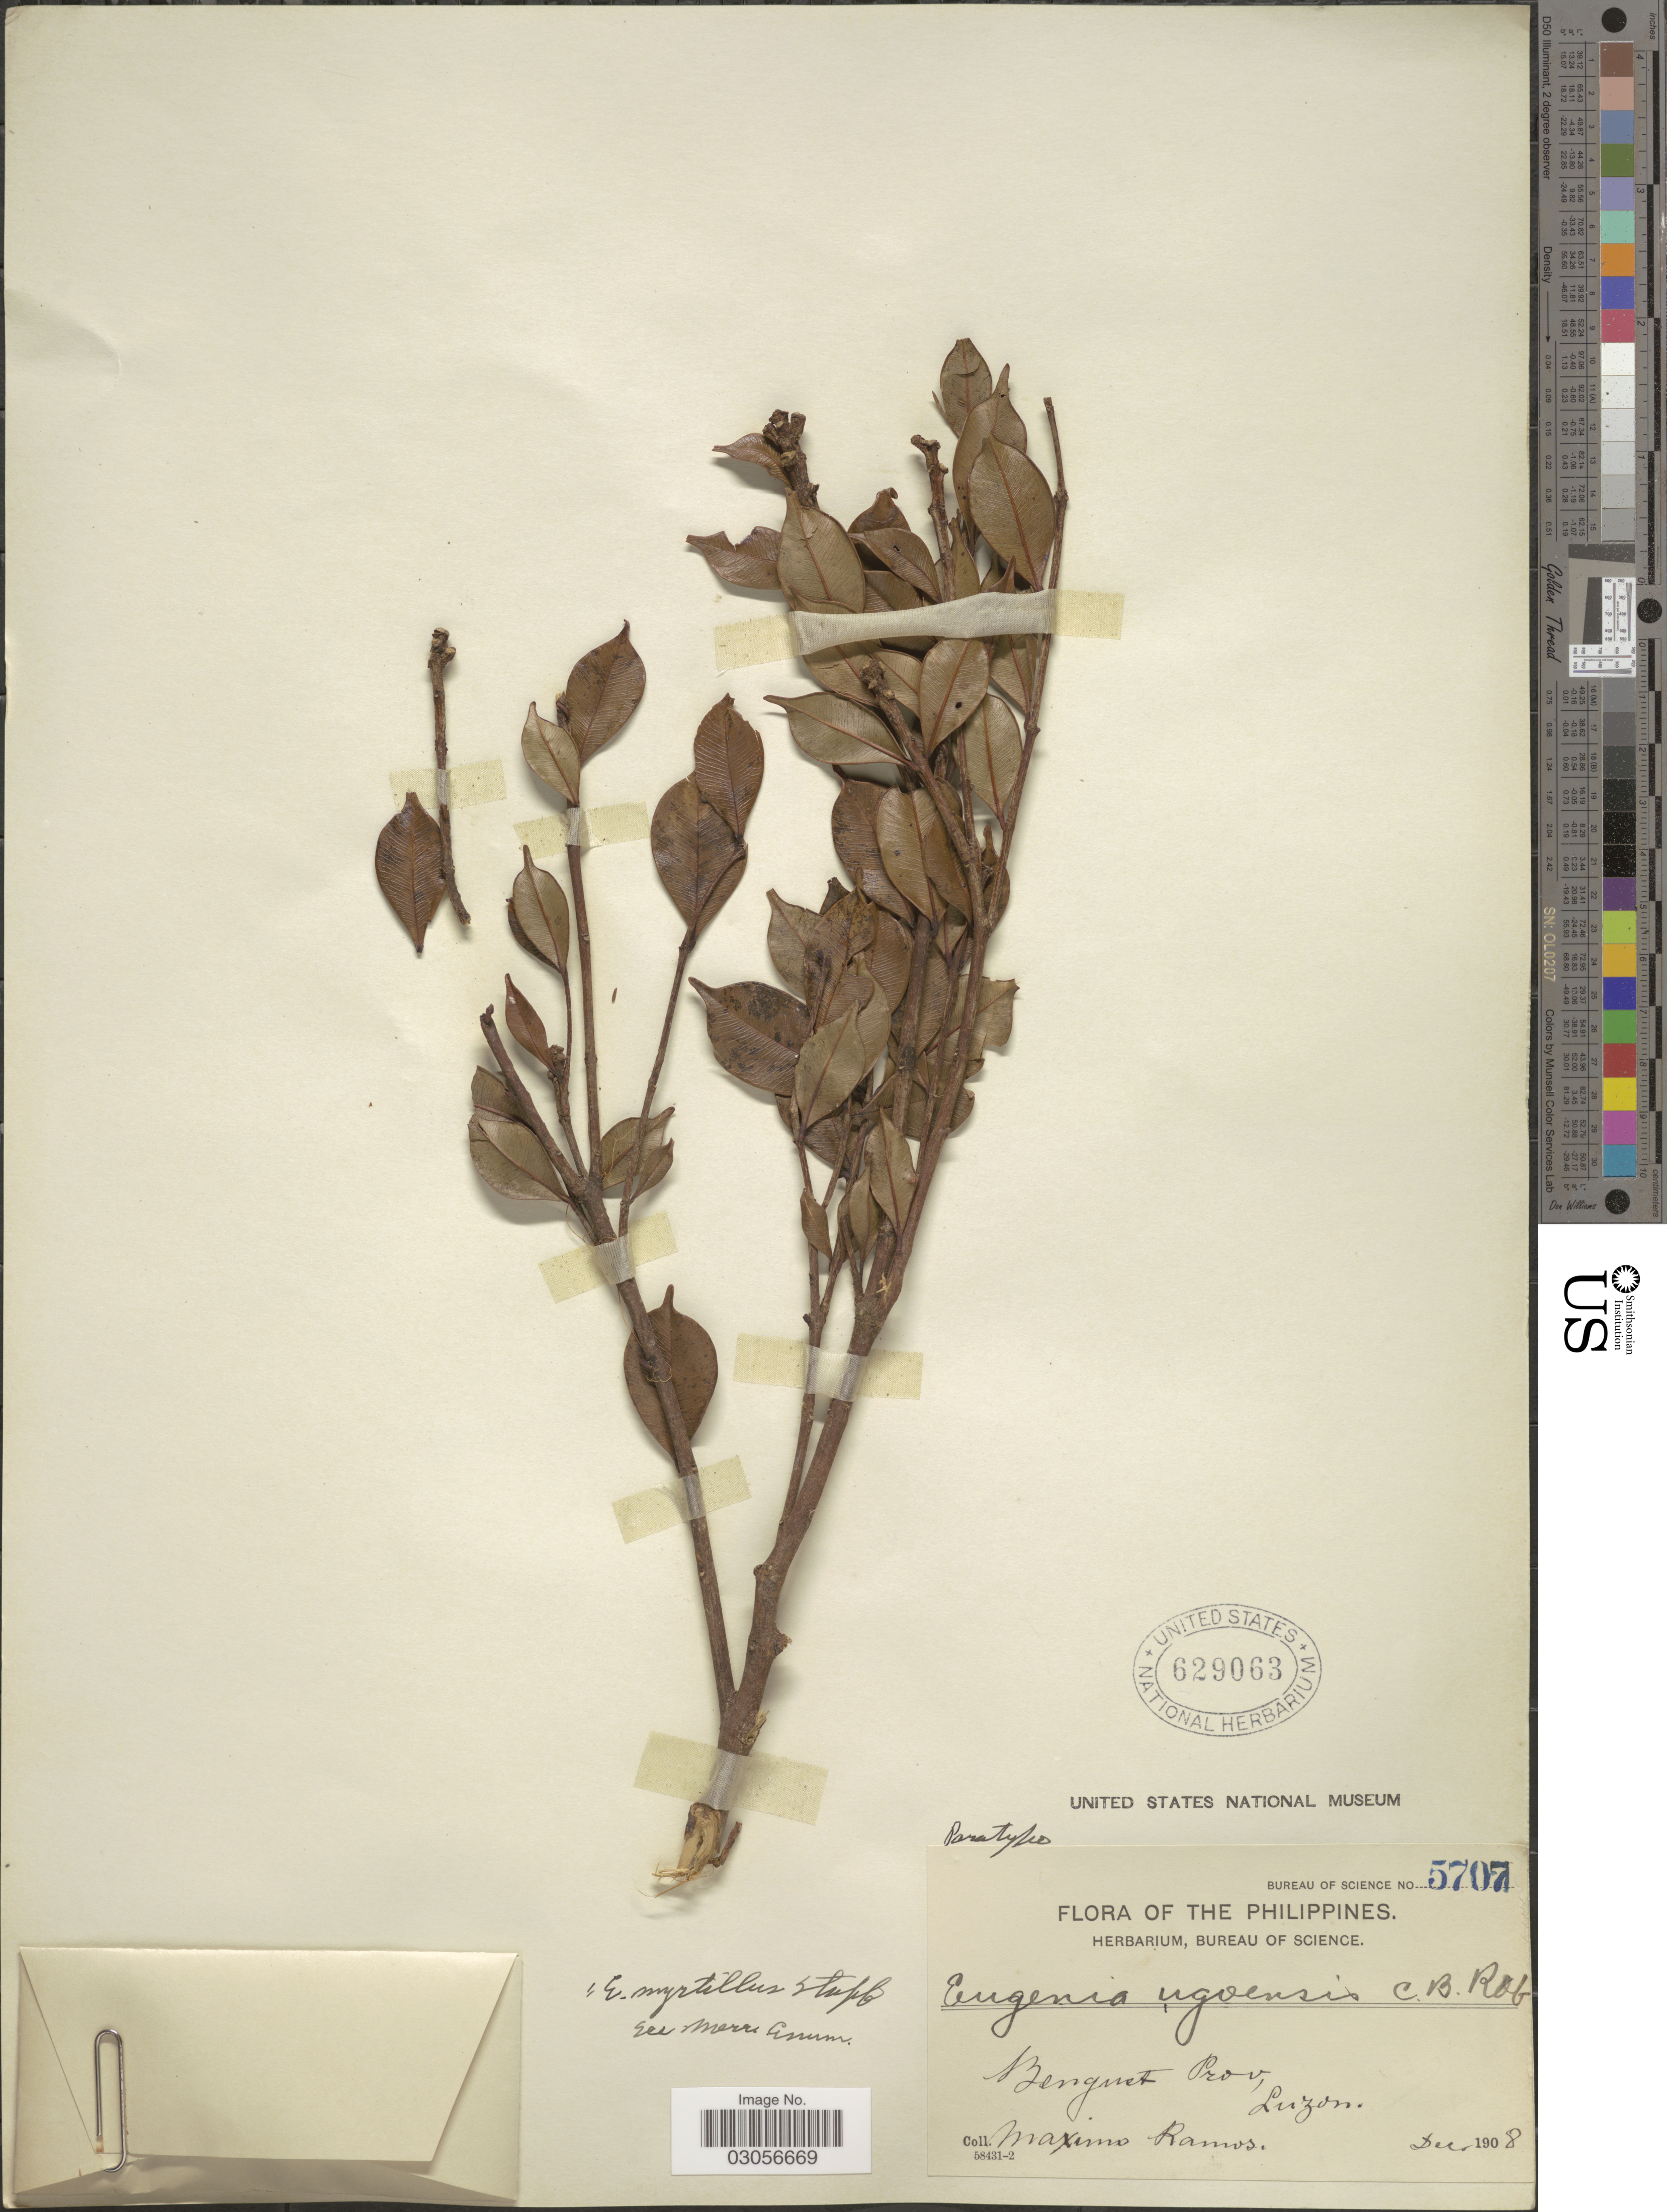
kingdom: Plantae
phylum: Tracheophyta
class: Magnoliopsida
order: Myrtales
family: Myrtaceae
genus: Syzygium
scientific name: Syzygium myrtillus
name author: (Stapf) Merr. & L.M. Perry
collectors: M. Ramos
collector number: Bureau of Science 5707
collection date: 1908-12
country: Philippines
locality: Benguet Prov, Luzon.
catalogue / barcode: US 629063